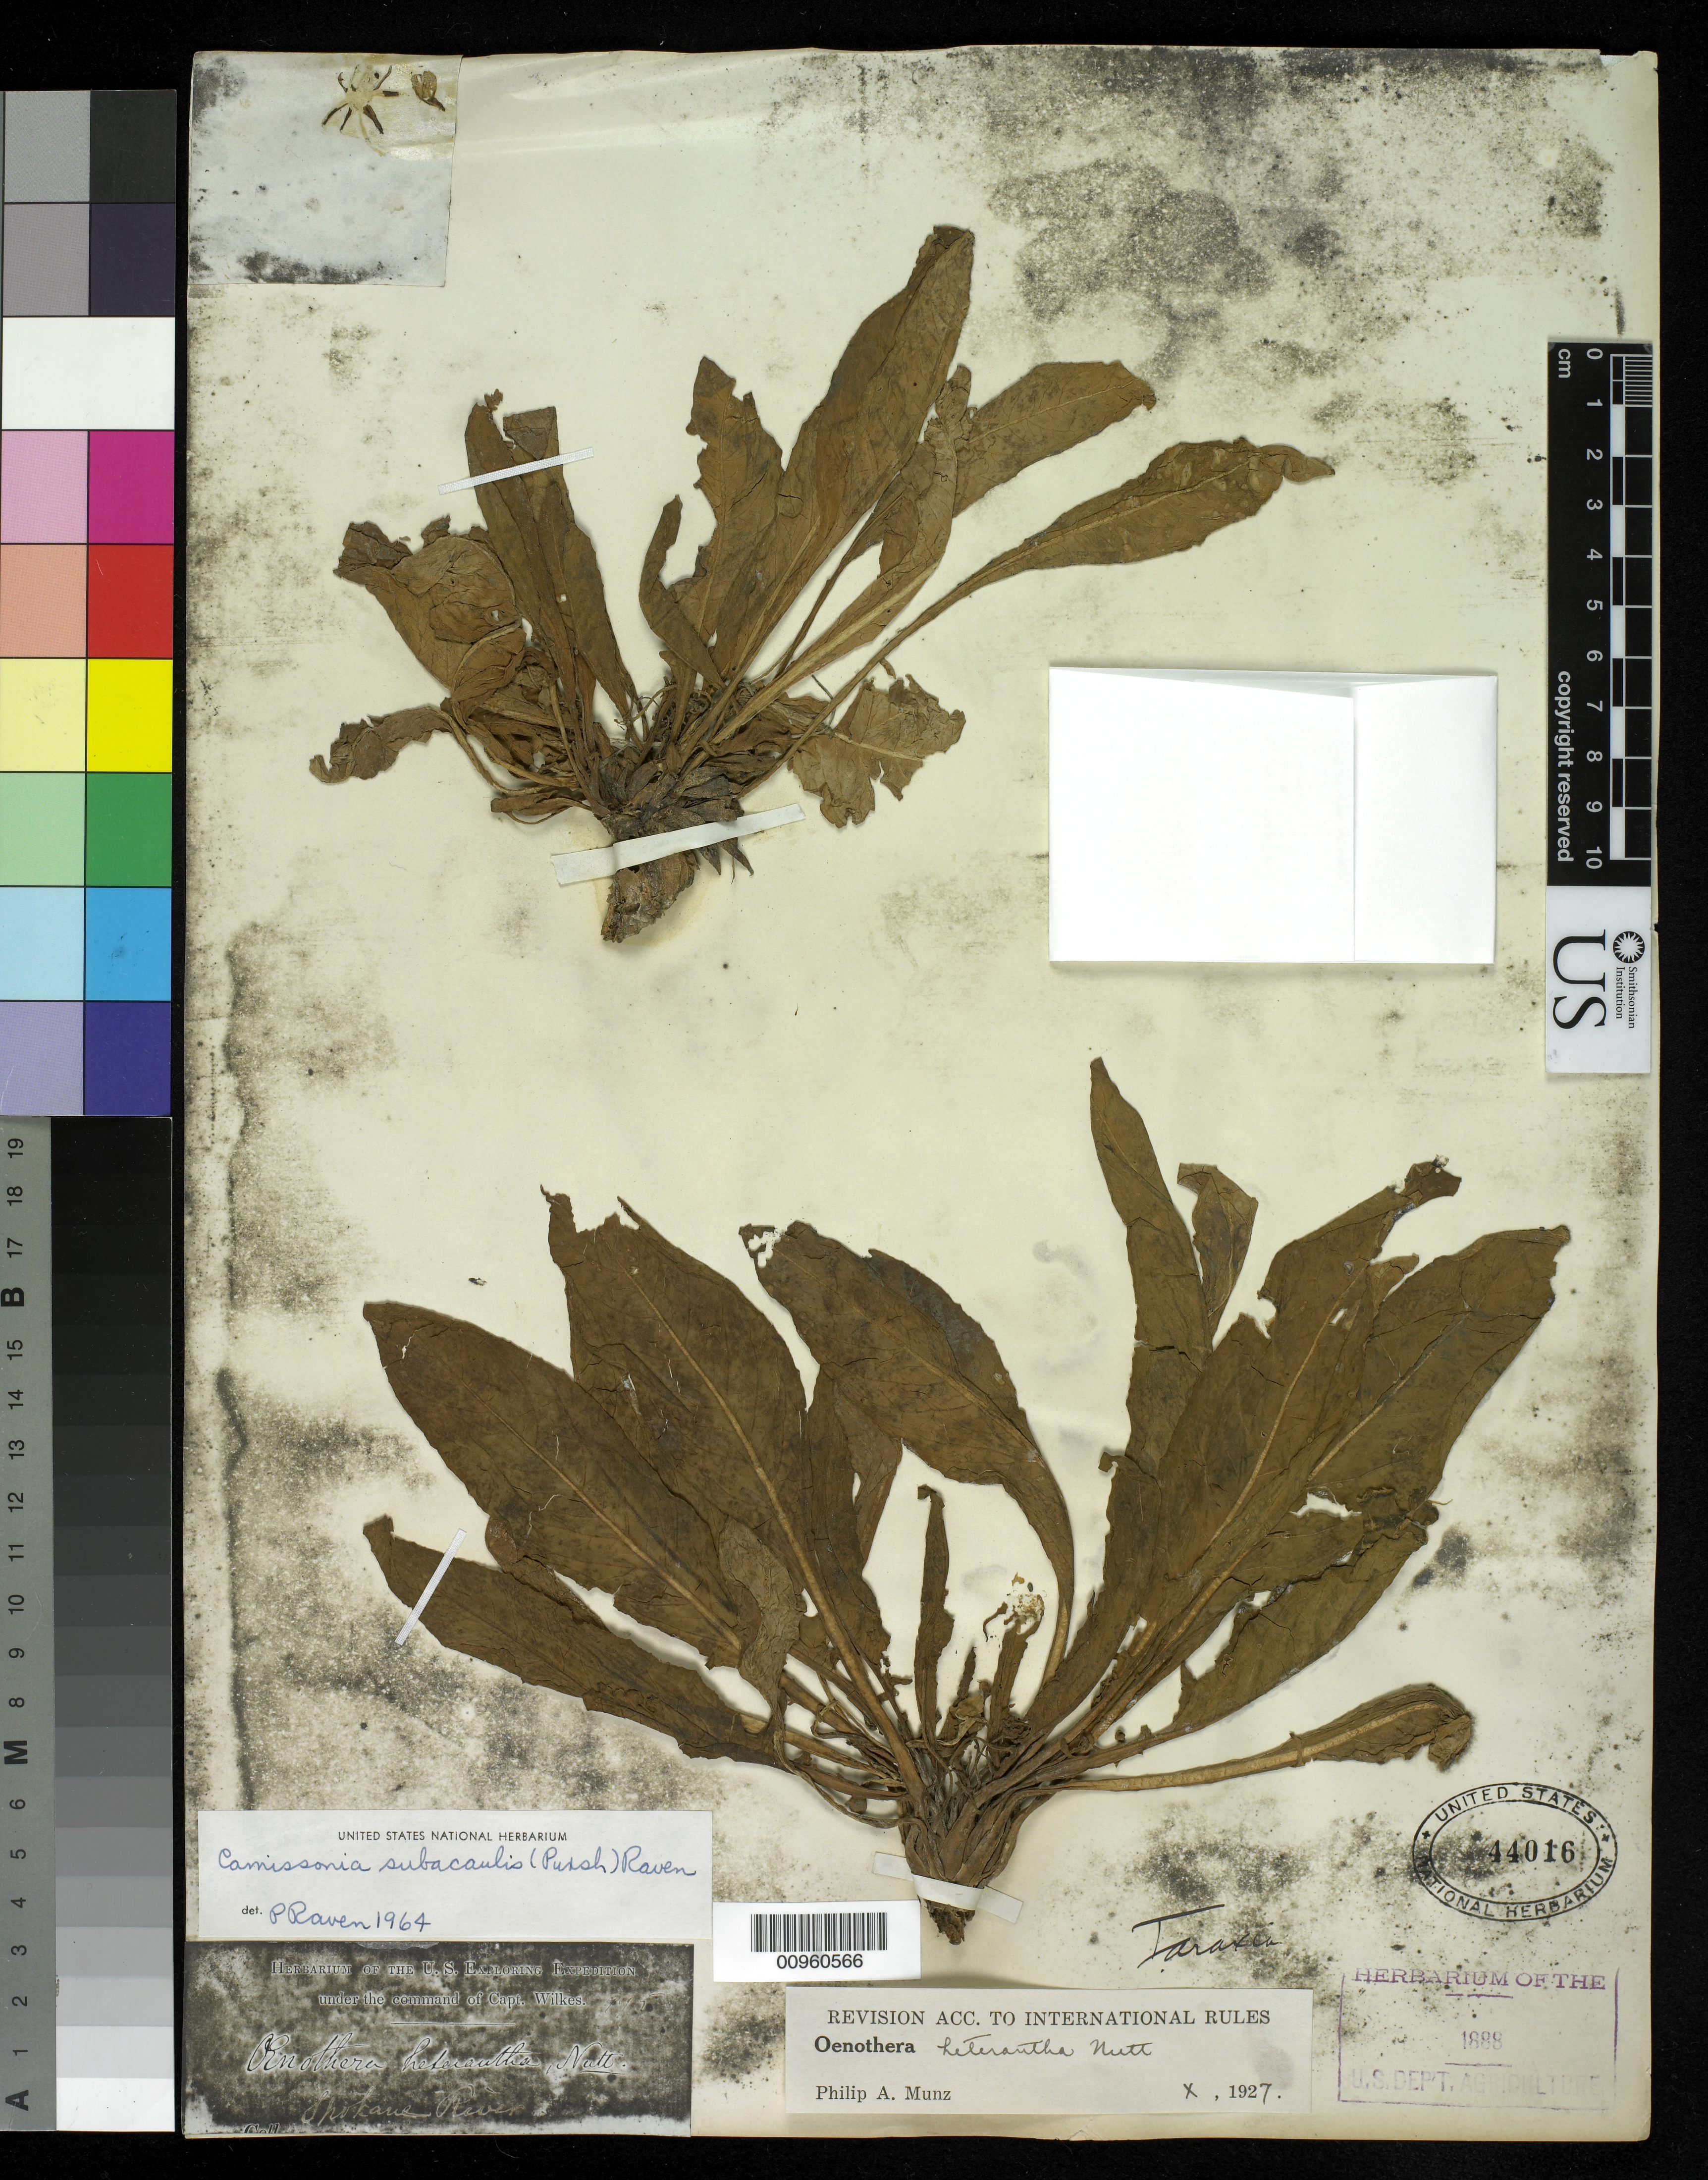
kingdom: Plantae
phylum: Tracheophyta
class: Magnoliopsida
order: Myrtales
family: Onagraceae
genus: Taraxia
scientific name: Taraxia subacaulis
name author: (Pursh) Rydb.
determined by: Wagner, W. L., (BOT), Smithsonian Institution - National Museum of Natural History (UNITED STATES)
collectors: Wilkes Explor. Exped.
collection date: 1838/1842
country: United States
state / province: Washington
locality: Spokano River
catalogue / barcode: US 44016